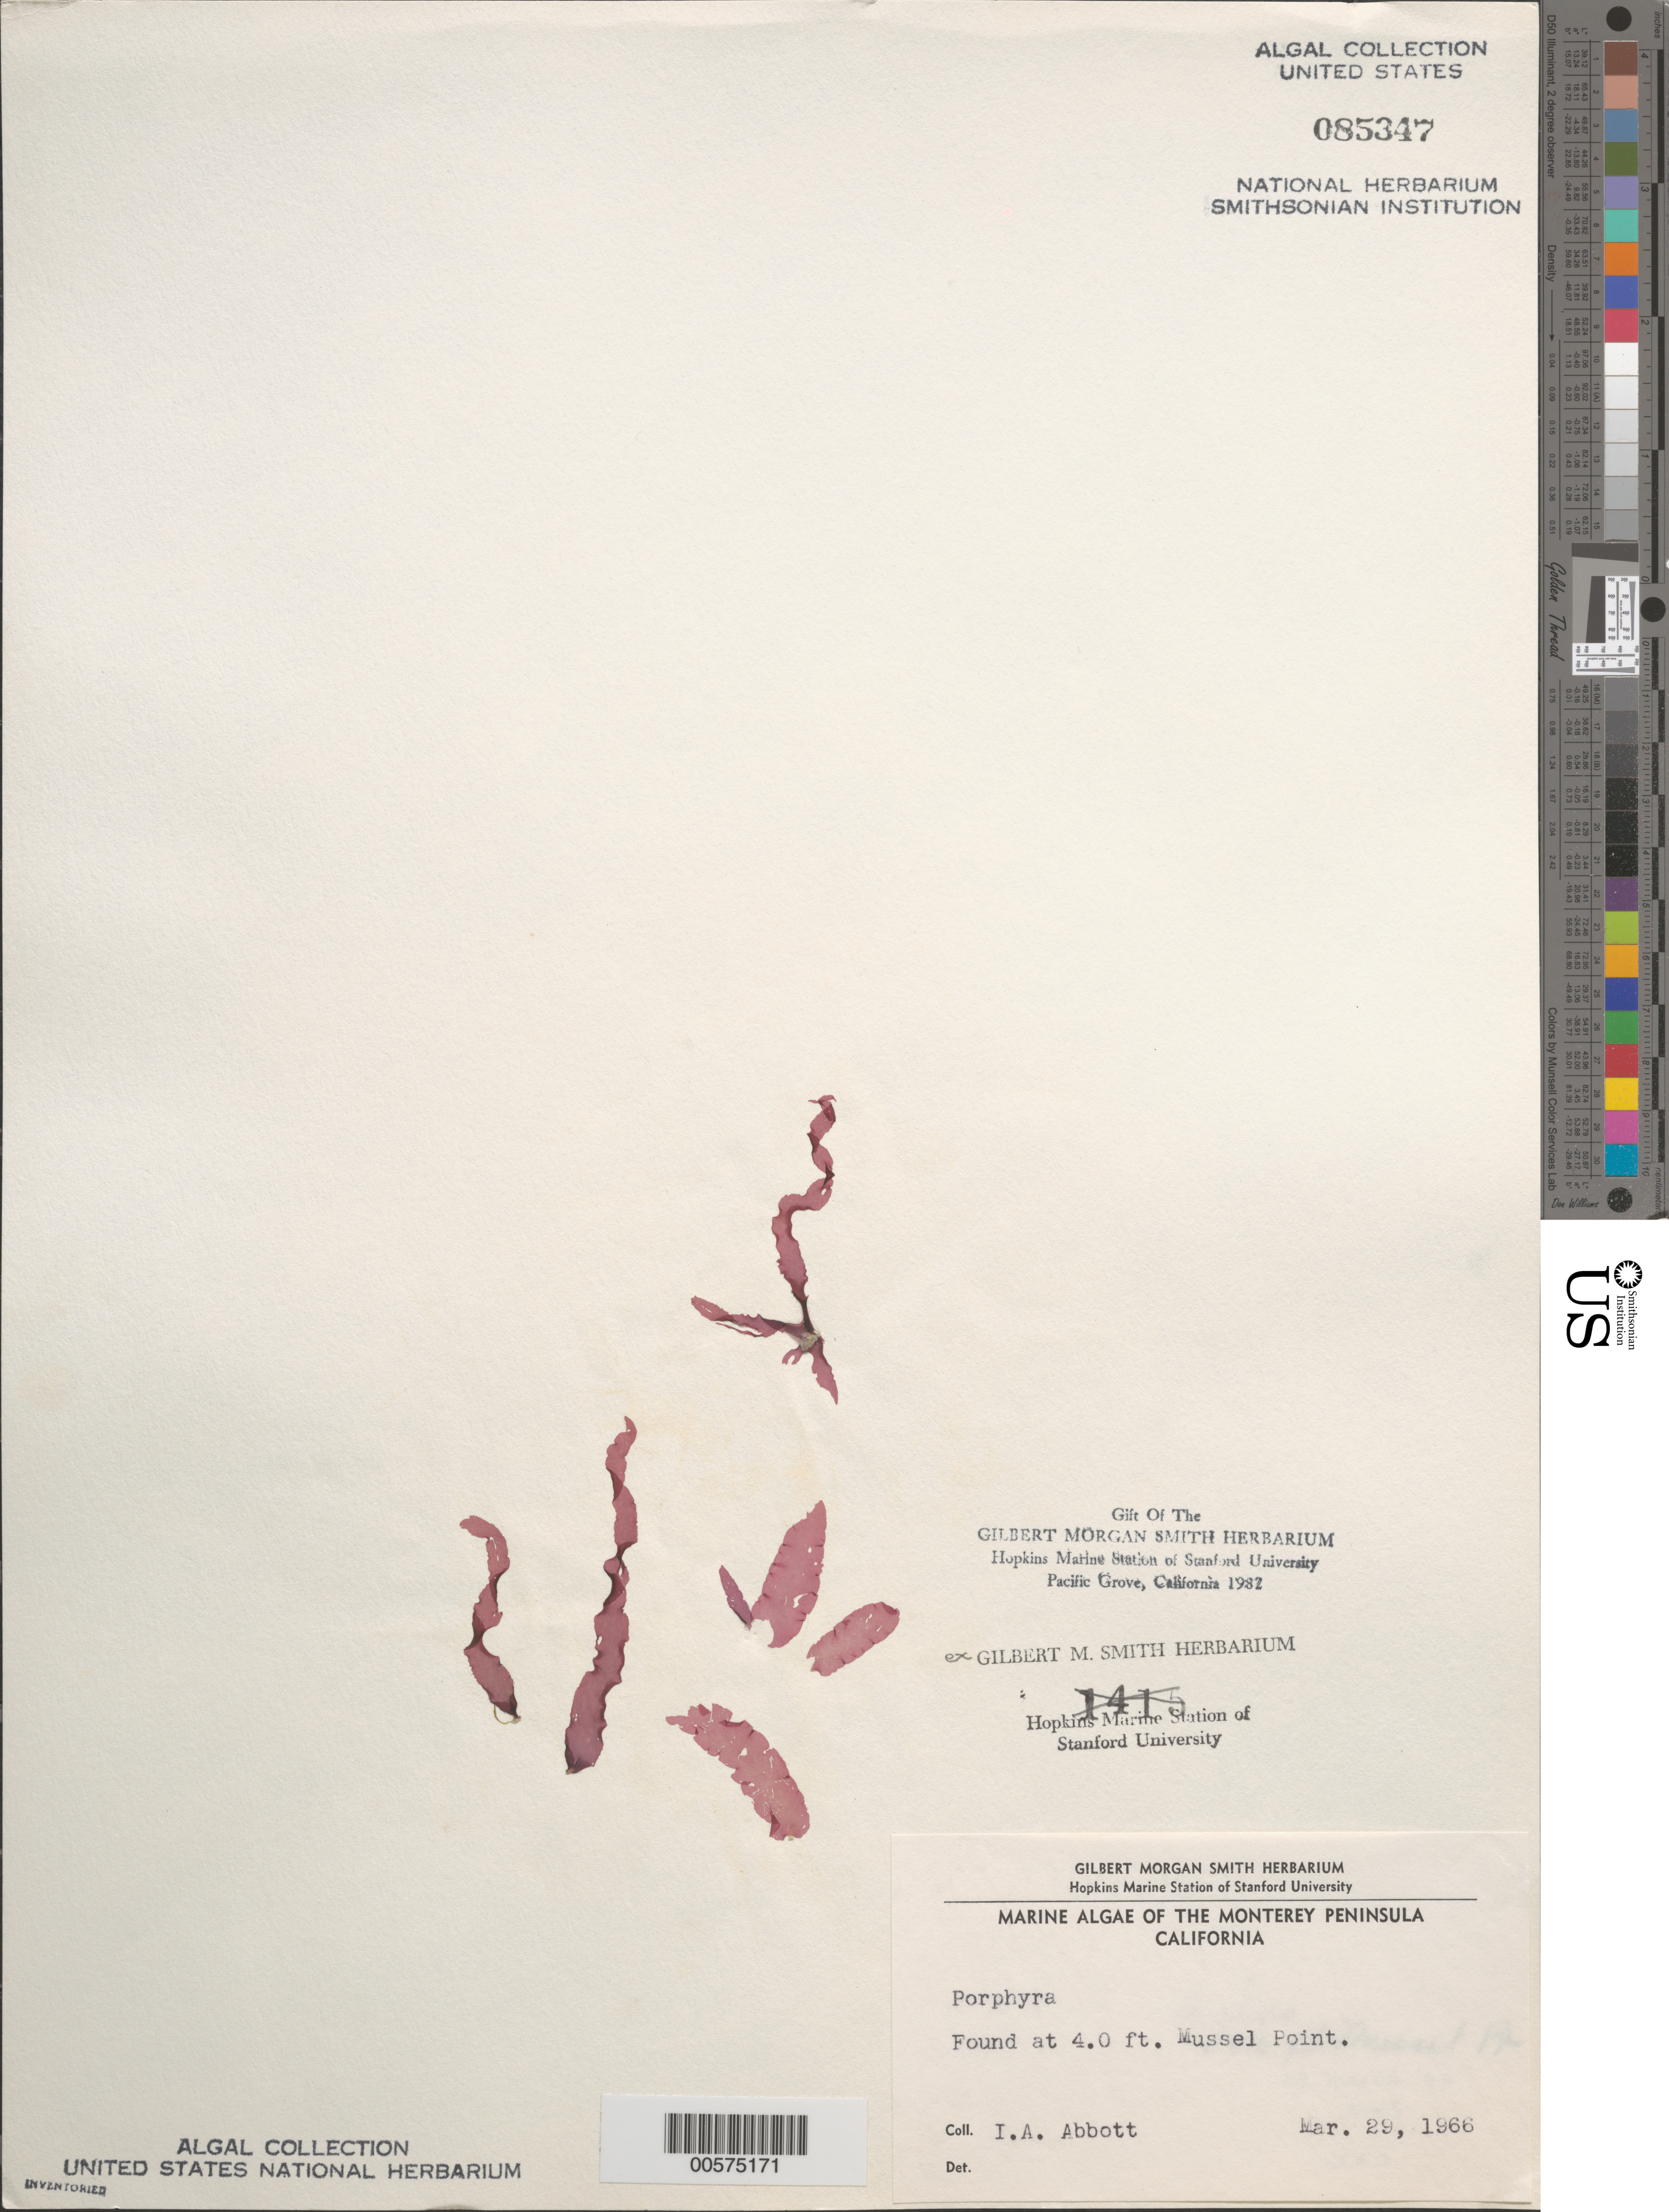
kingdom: Plantae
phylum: Rhodophyta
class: Bangiophyceae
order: Bangiales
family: Bangiaceae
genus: Porphyra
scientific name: Porphyra sp.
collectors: I. A. Abbott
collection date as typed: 29 Mar 1966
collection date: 1966-03-29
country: United States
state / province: California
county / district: Monterey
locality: Mussel Point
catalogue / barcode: US 85347